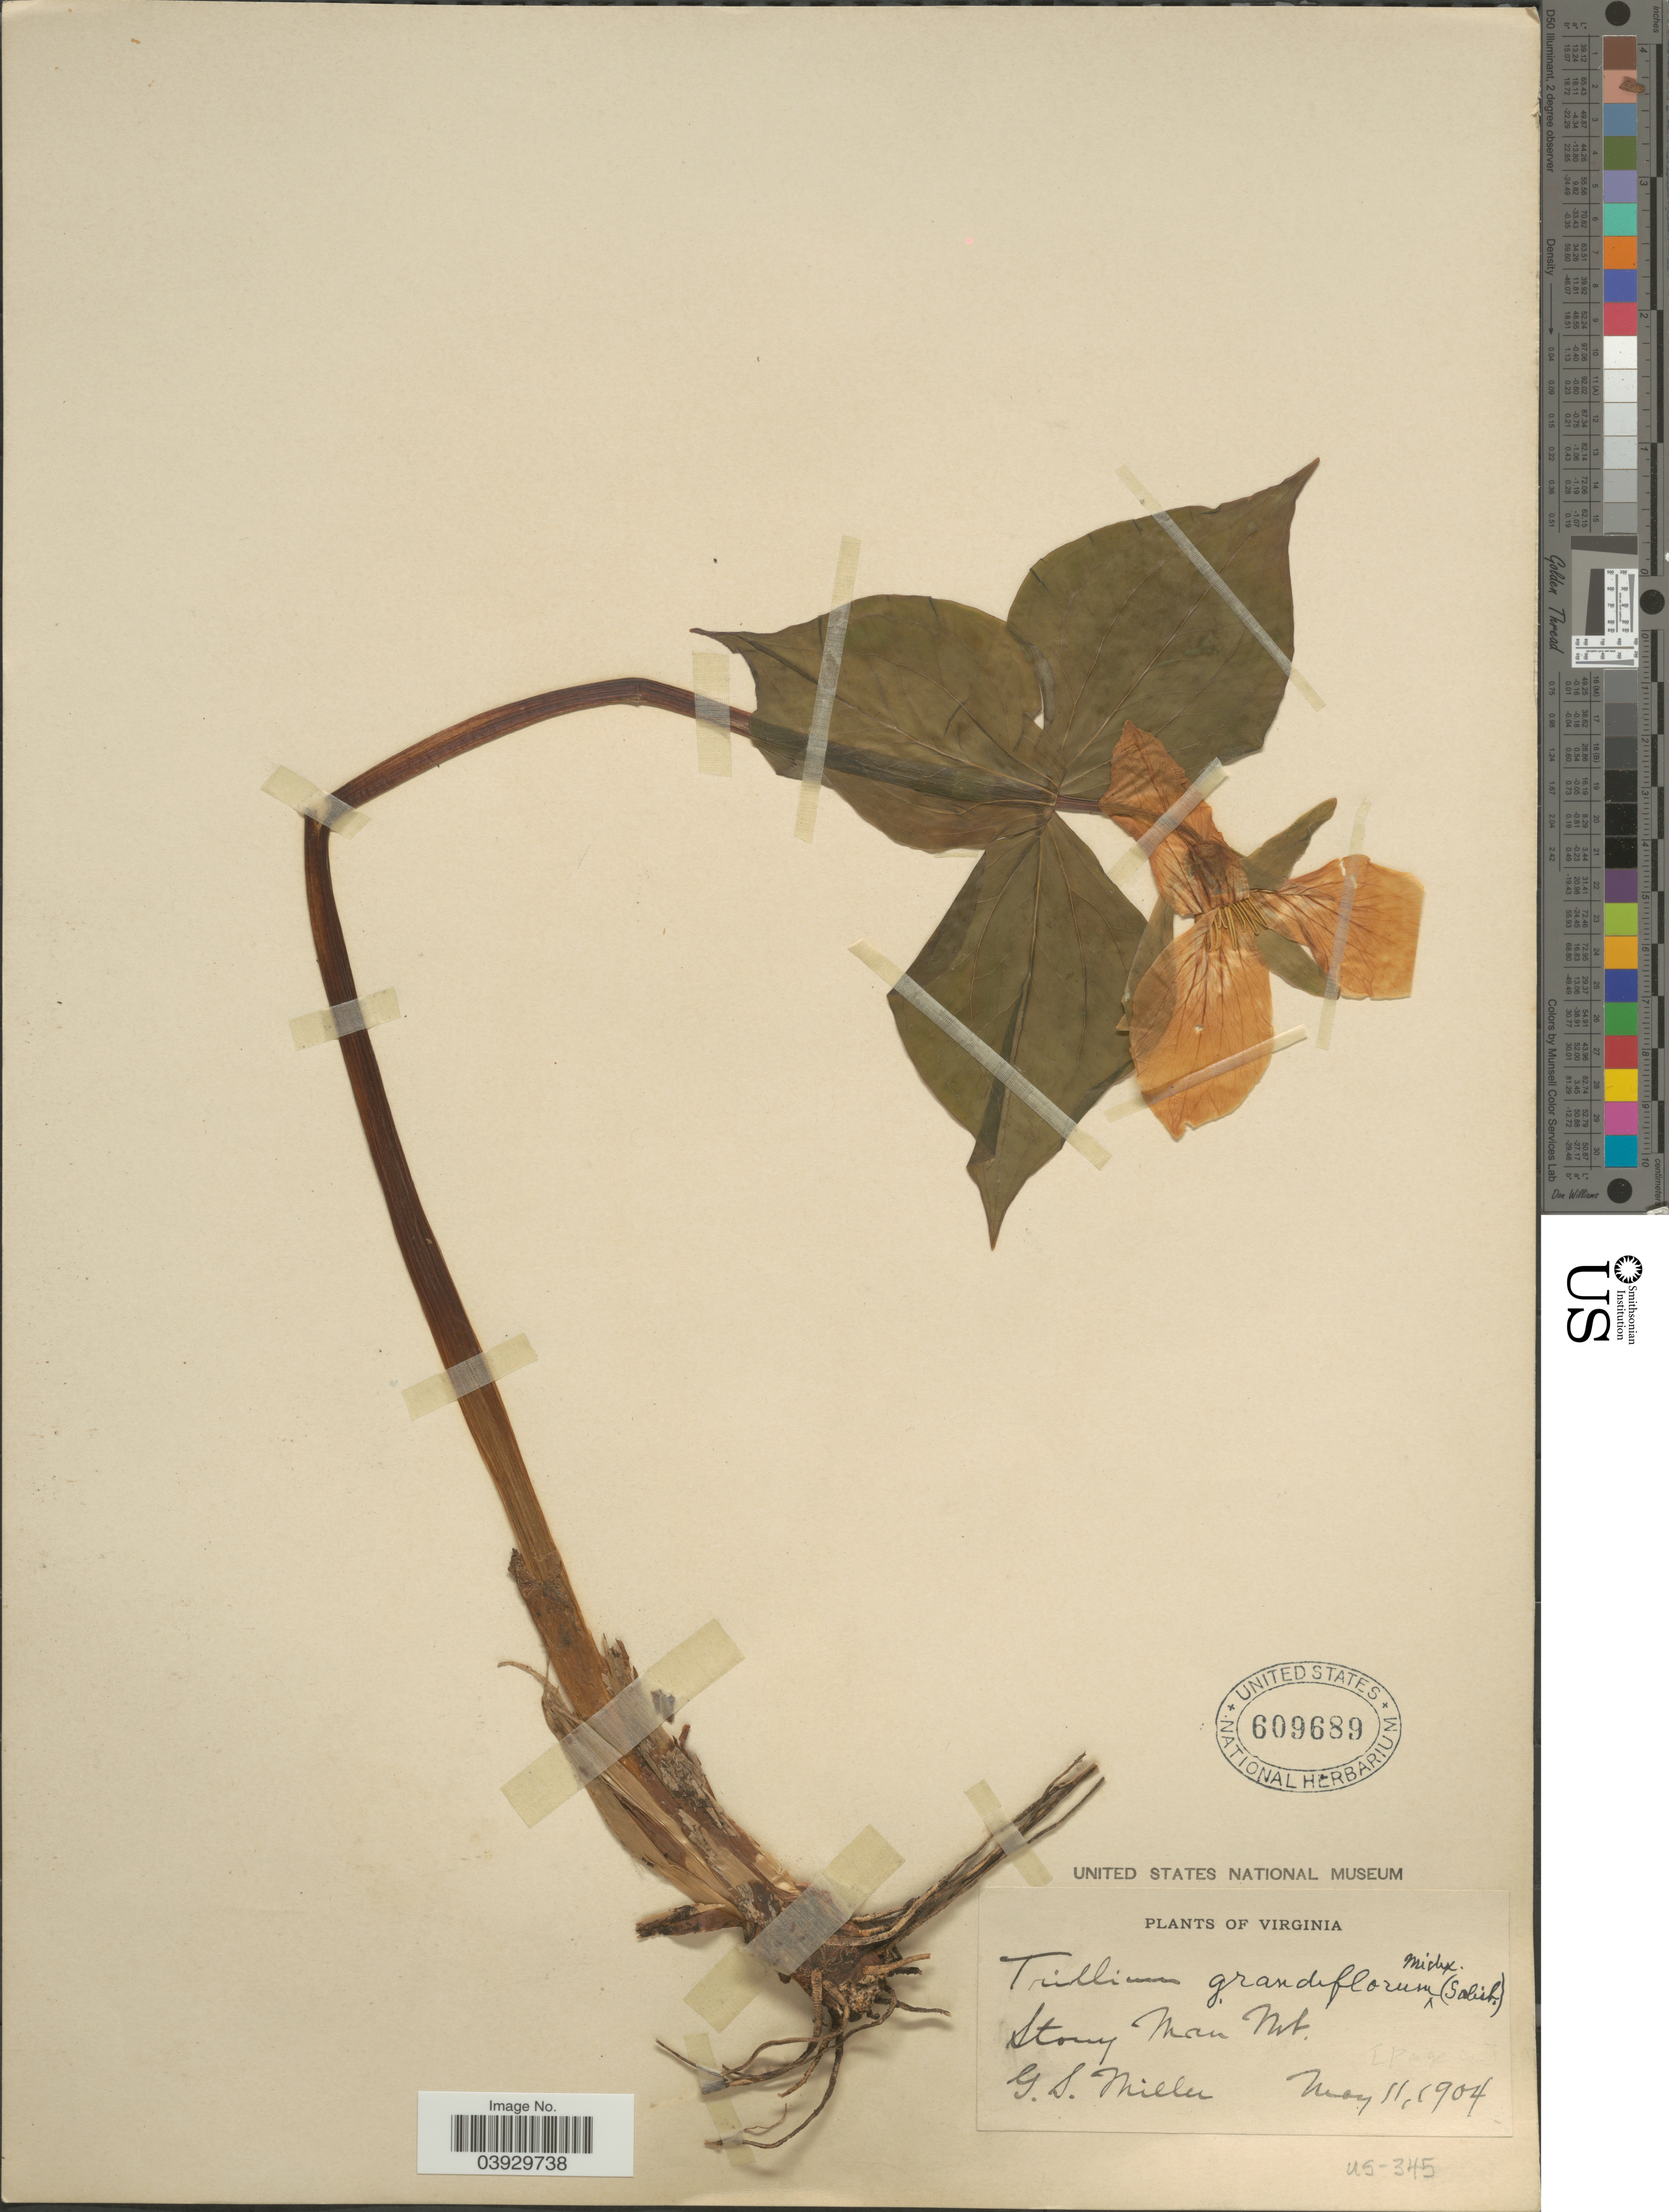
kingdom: Plantae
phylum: Tracheophyta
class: Liliopsida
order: Liliales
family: Melanthiaceae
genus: Trillium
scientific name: Trillium grandiflorum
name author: (Michx.) Salisb.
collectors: G. S. Miller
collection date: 1904-05-11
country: United States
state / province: Virginia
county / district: Page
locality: Stony Man Mt. [Page Co.].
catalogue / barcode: US 609689